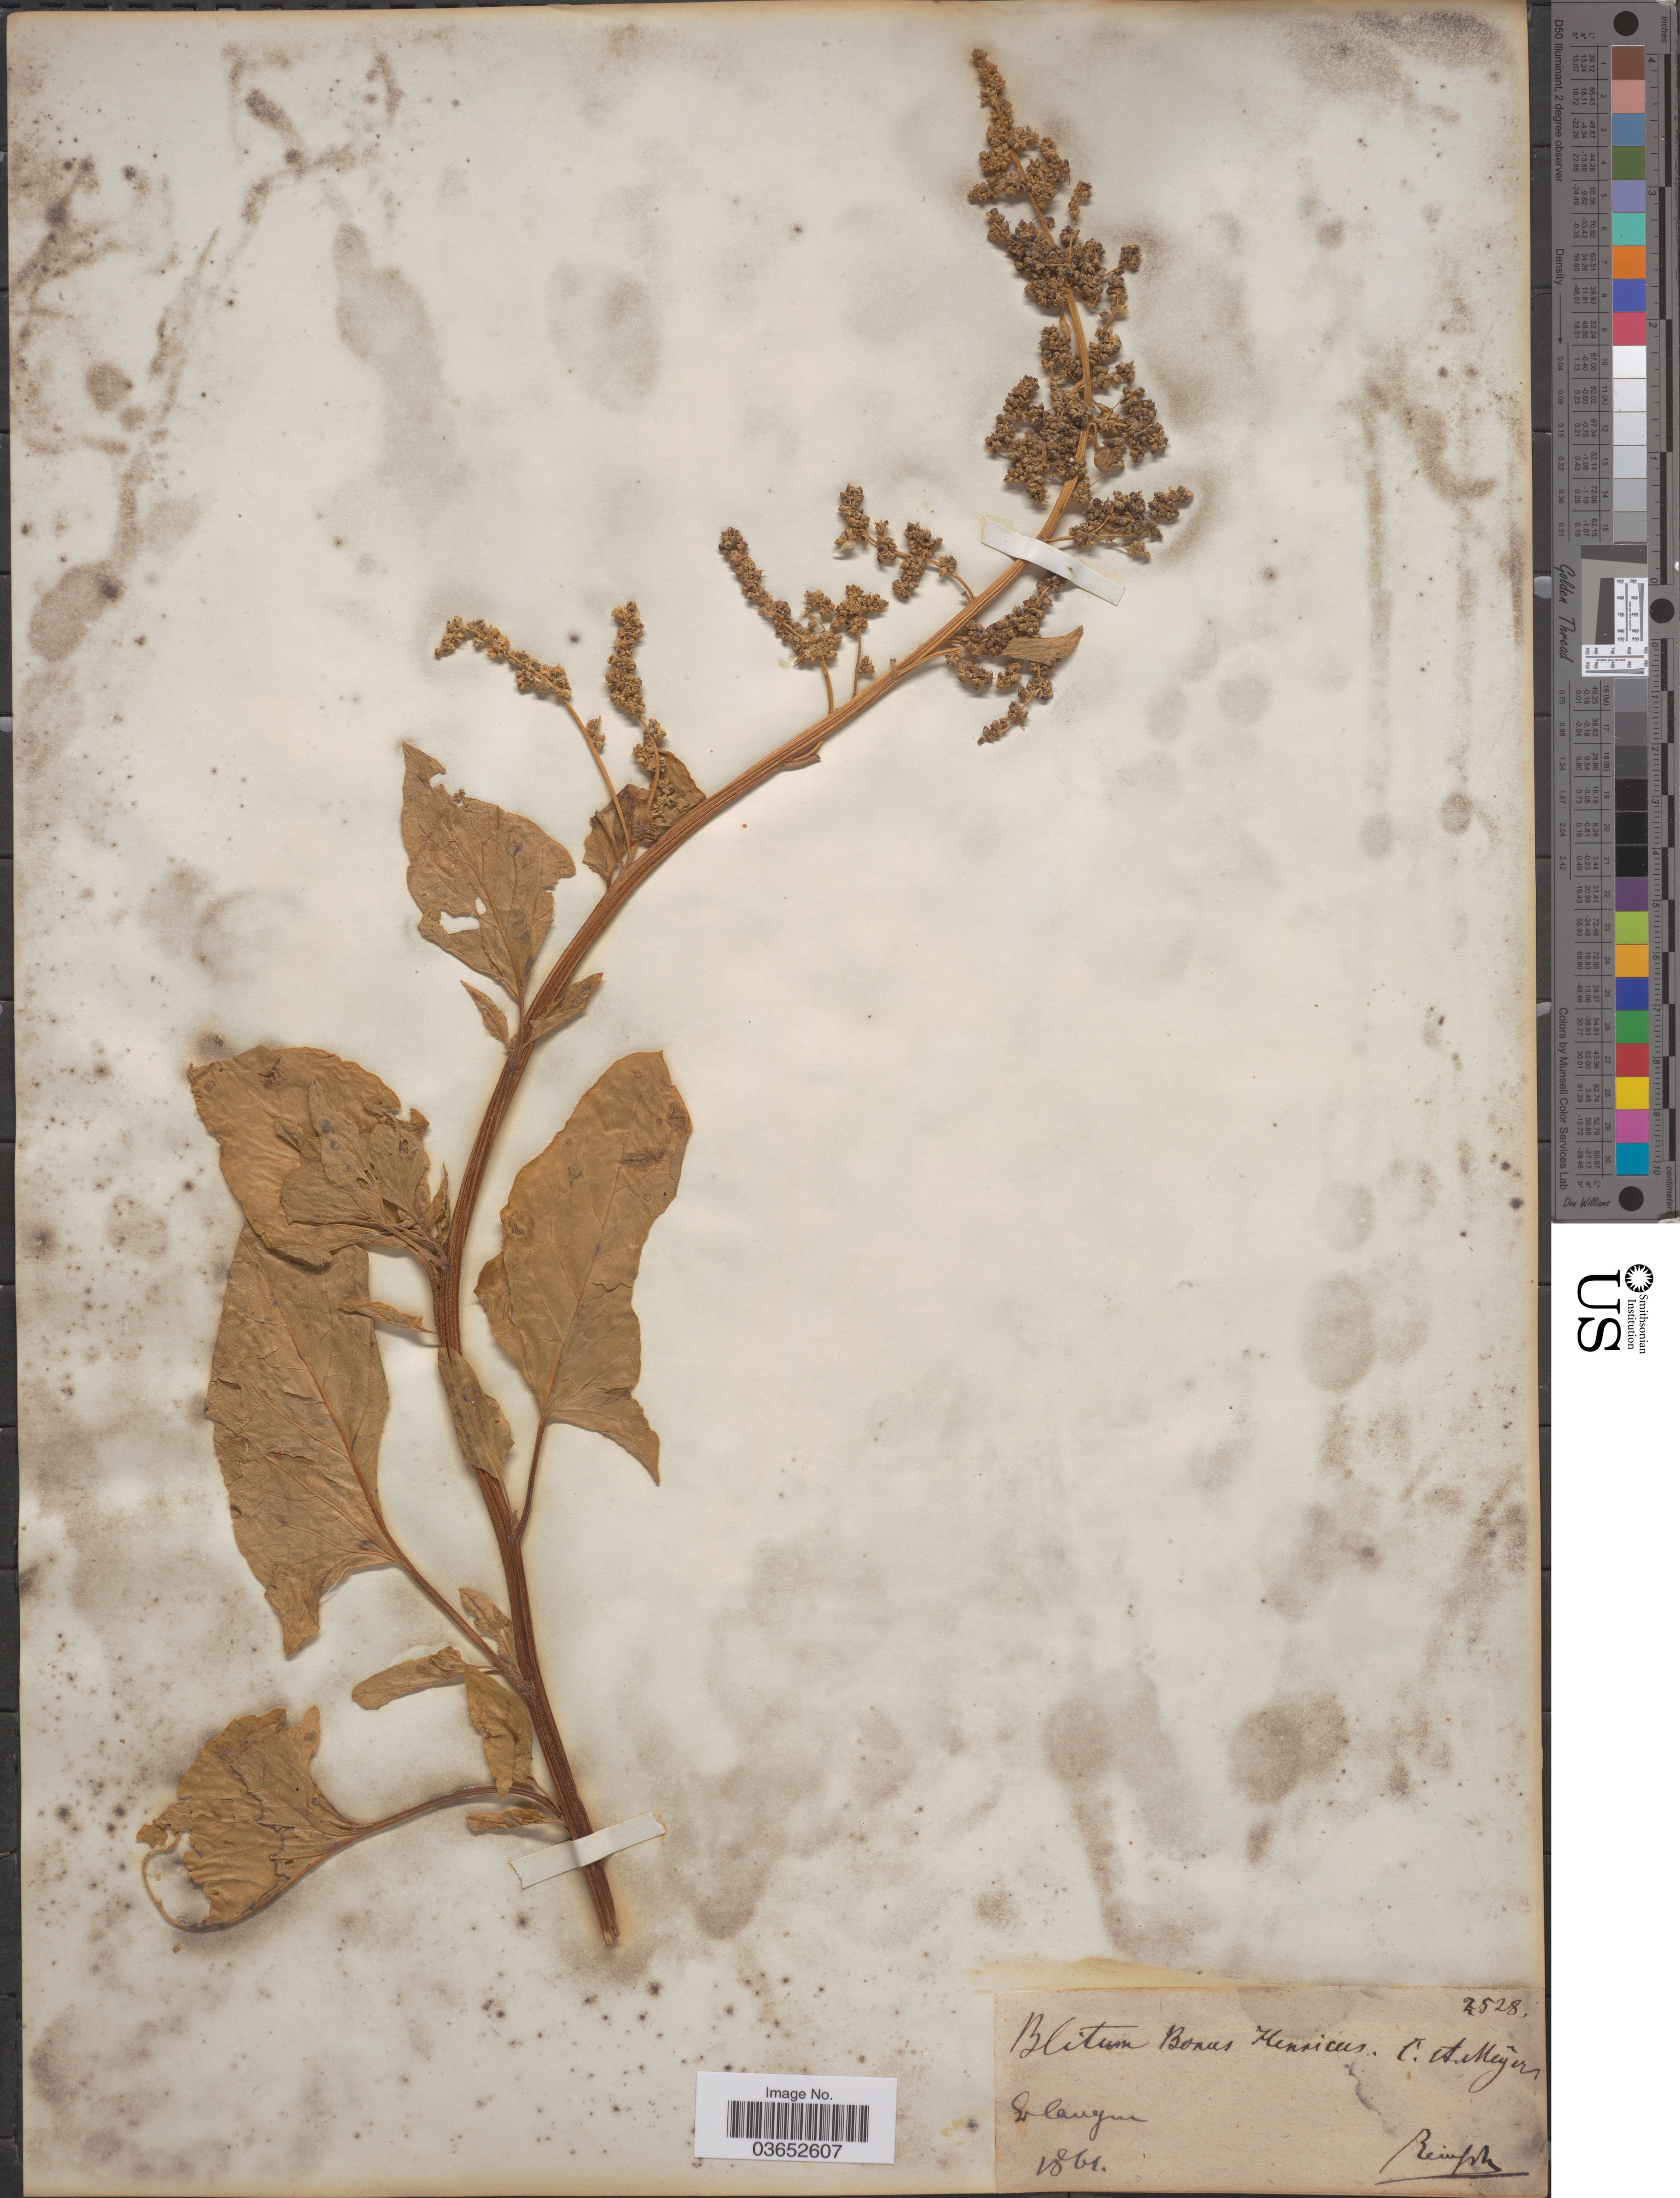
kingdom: Plantae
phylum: Tracheophyta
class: Magnoliopsida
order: Caryophyllales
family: Amaranthaceae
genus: Chenopodium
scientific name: Chenopodium bonus-henricus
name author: L.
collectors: Reinsch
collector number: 2528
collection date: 1861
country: Germany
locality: Erlangen.